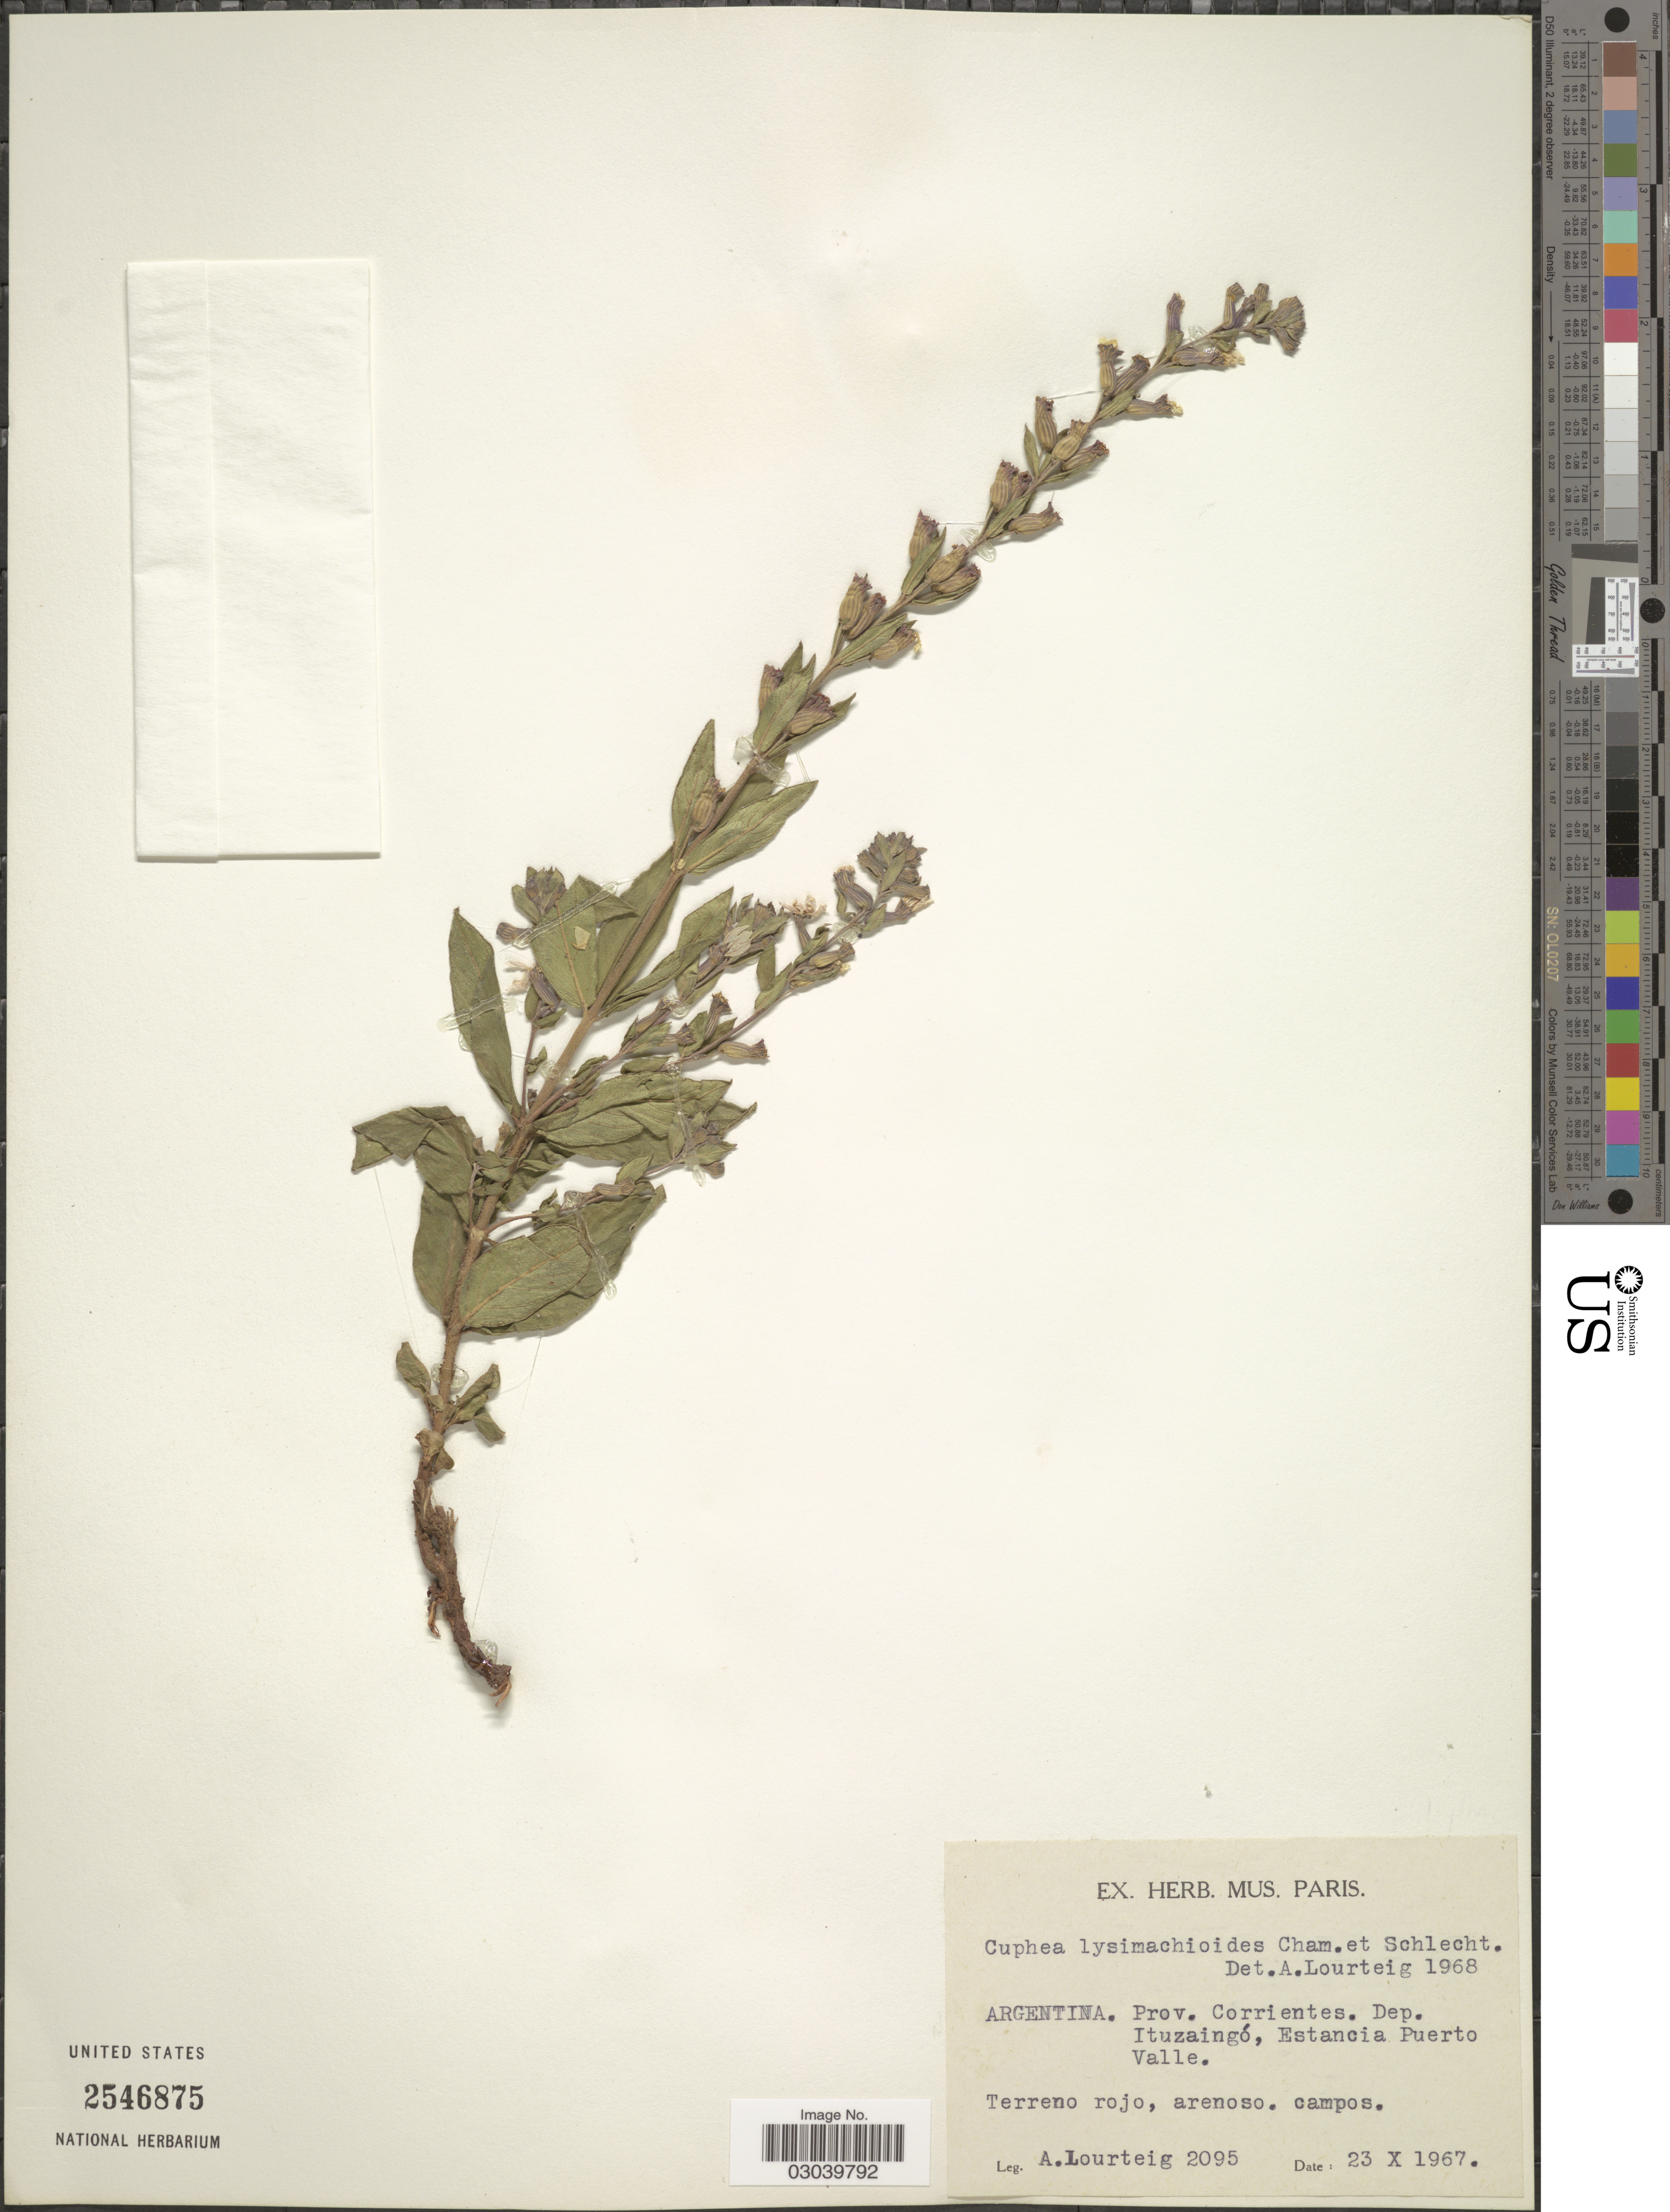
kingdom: Plantae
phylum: Tracheophyta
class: Magnoliopsida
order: Myrtales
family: Lythraceae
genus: Cuphea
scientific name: Cuphea lysimachioides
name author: Cham. & Schltdl.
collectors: A. Lourteig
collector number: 2095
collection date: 1967-10-23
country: Argentina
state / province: Corrientes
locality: Dep. Ituzaingó, Estancia Puerto Valle.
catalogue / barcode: US 2546875